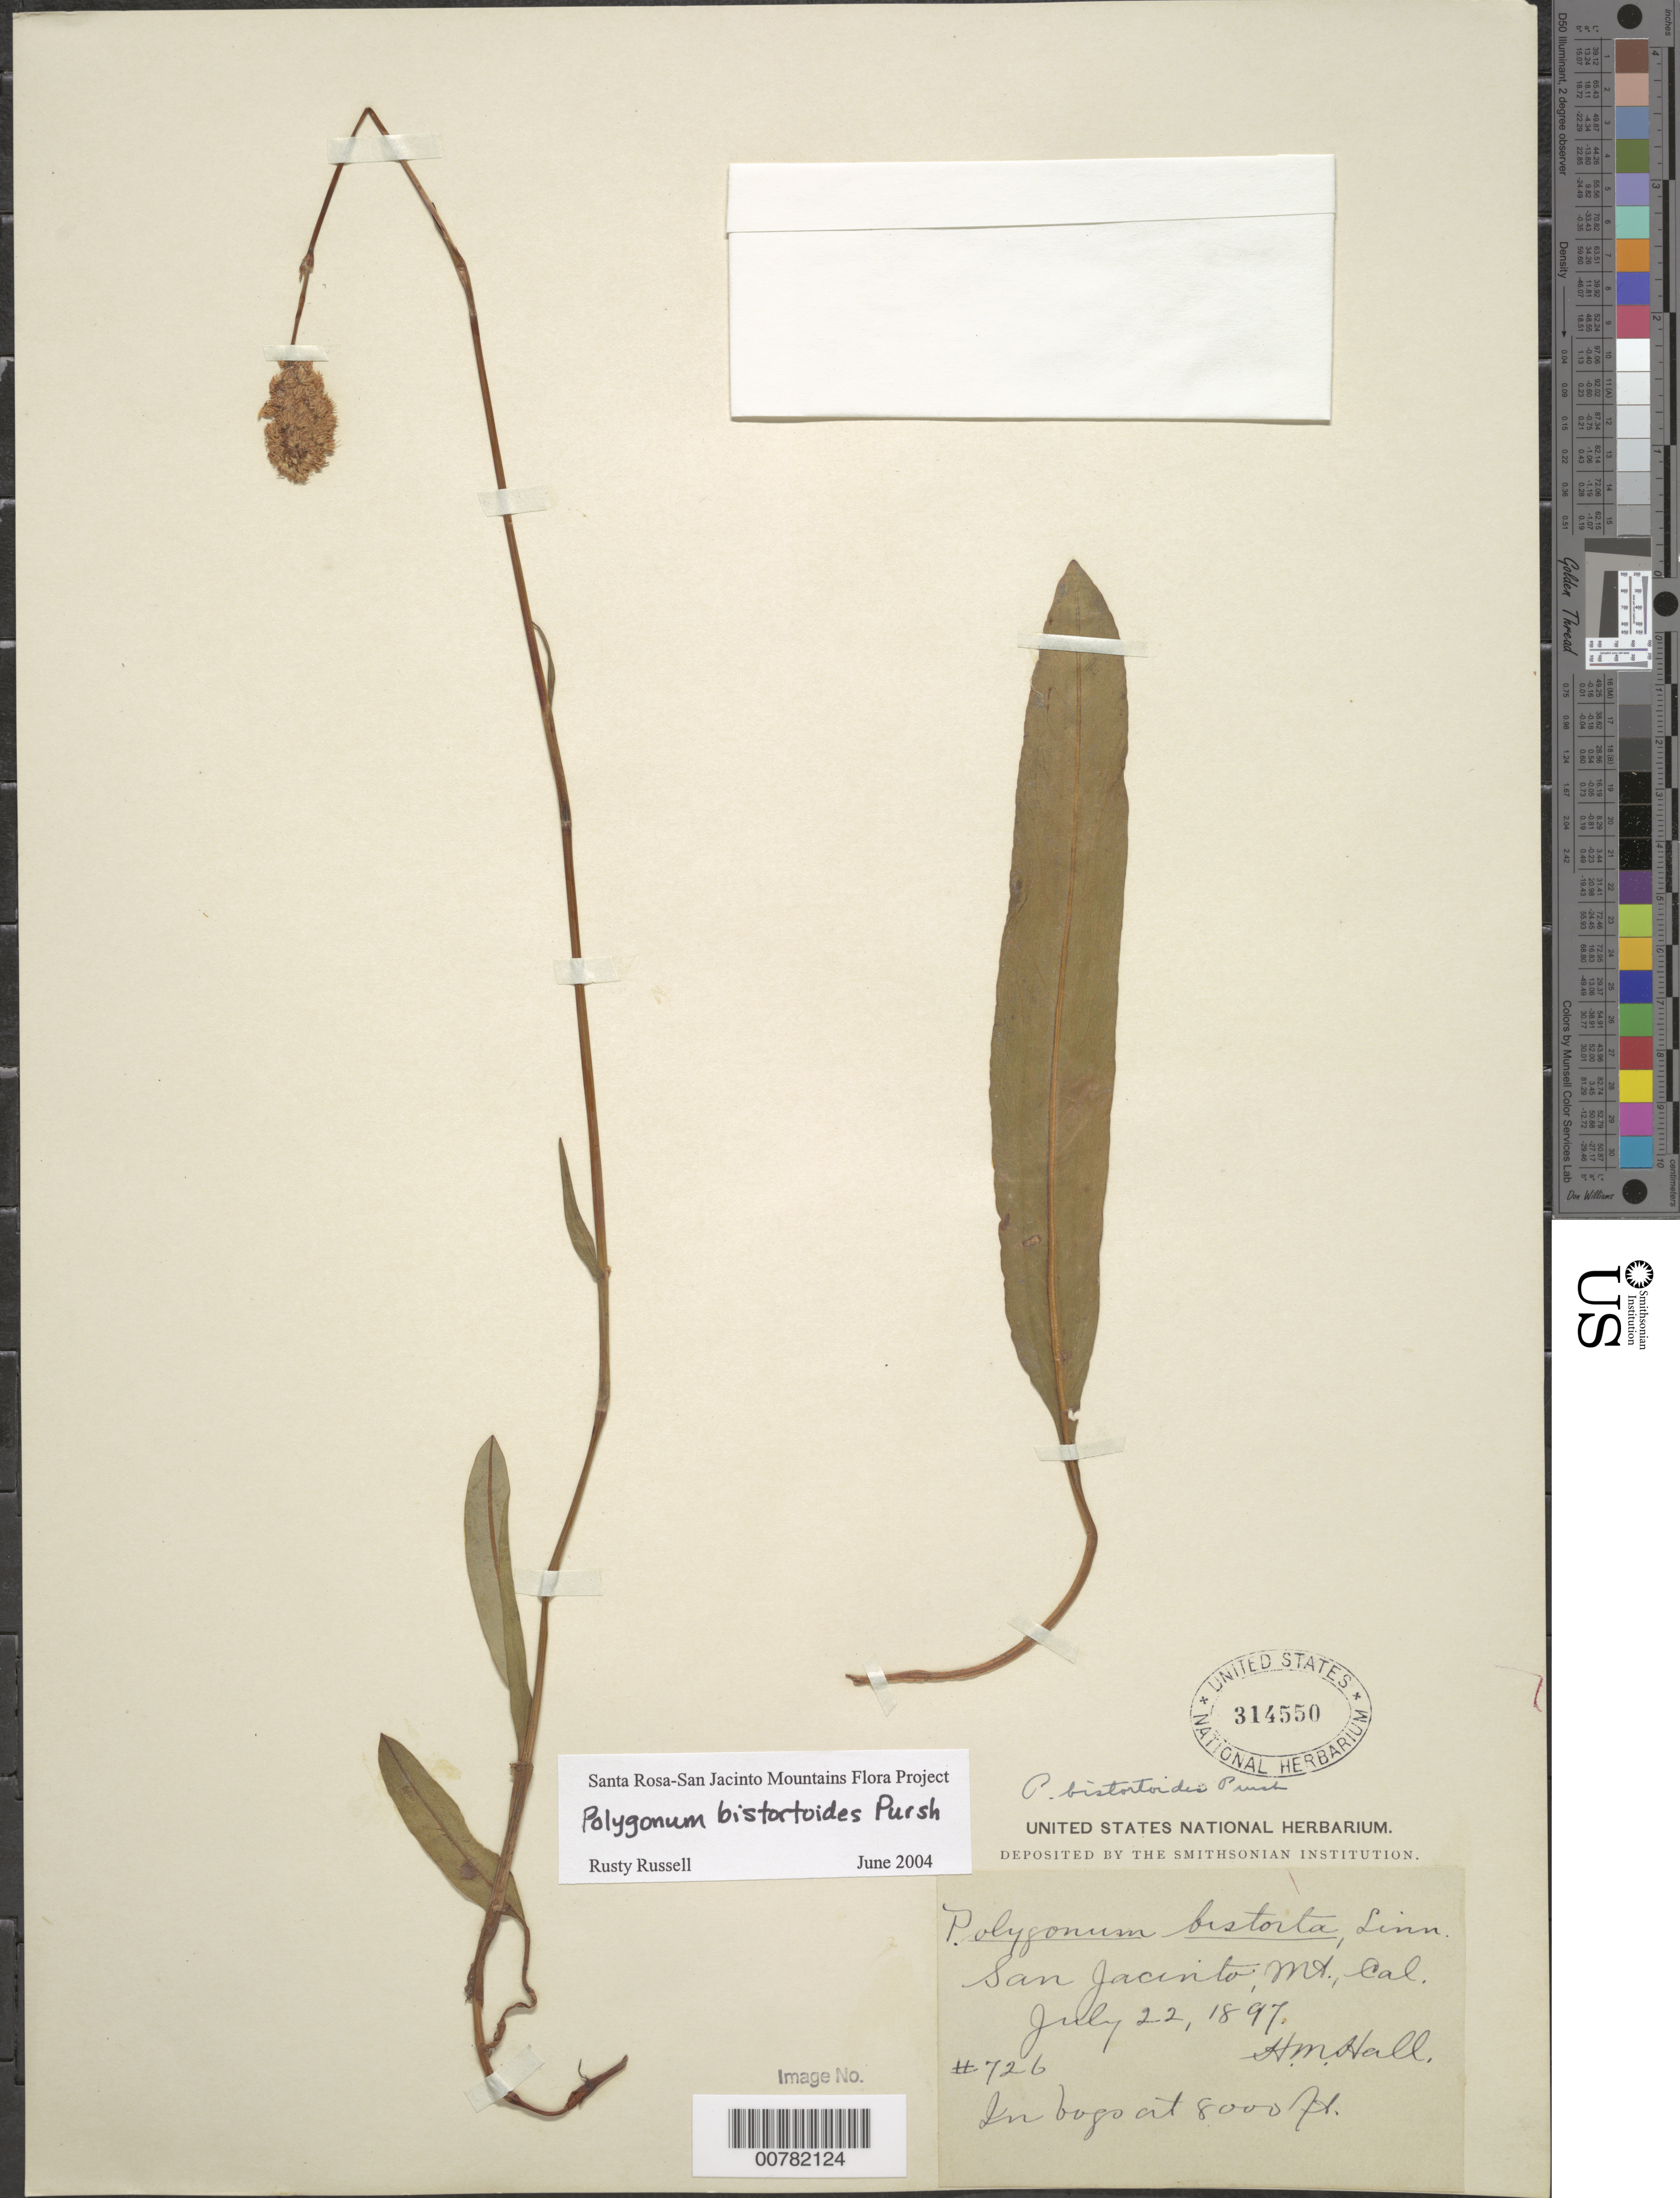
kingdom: Plantae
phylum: Tracheophyta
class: Magnoliopsida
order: Caryophyllales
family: Polygonaceae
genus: Bistorta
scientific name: Bistorta bistortoides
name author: (Pursh) Small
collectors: H. M. Hall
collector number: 726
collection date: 1897-07-22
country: United States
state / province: California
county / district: Riverside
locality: San Jacinto Mt.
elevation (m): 2438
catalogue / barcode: US 314550